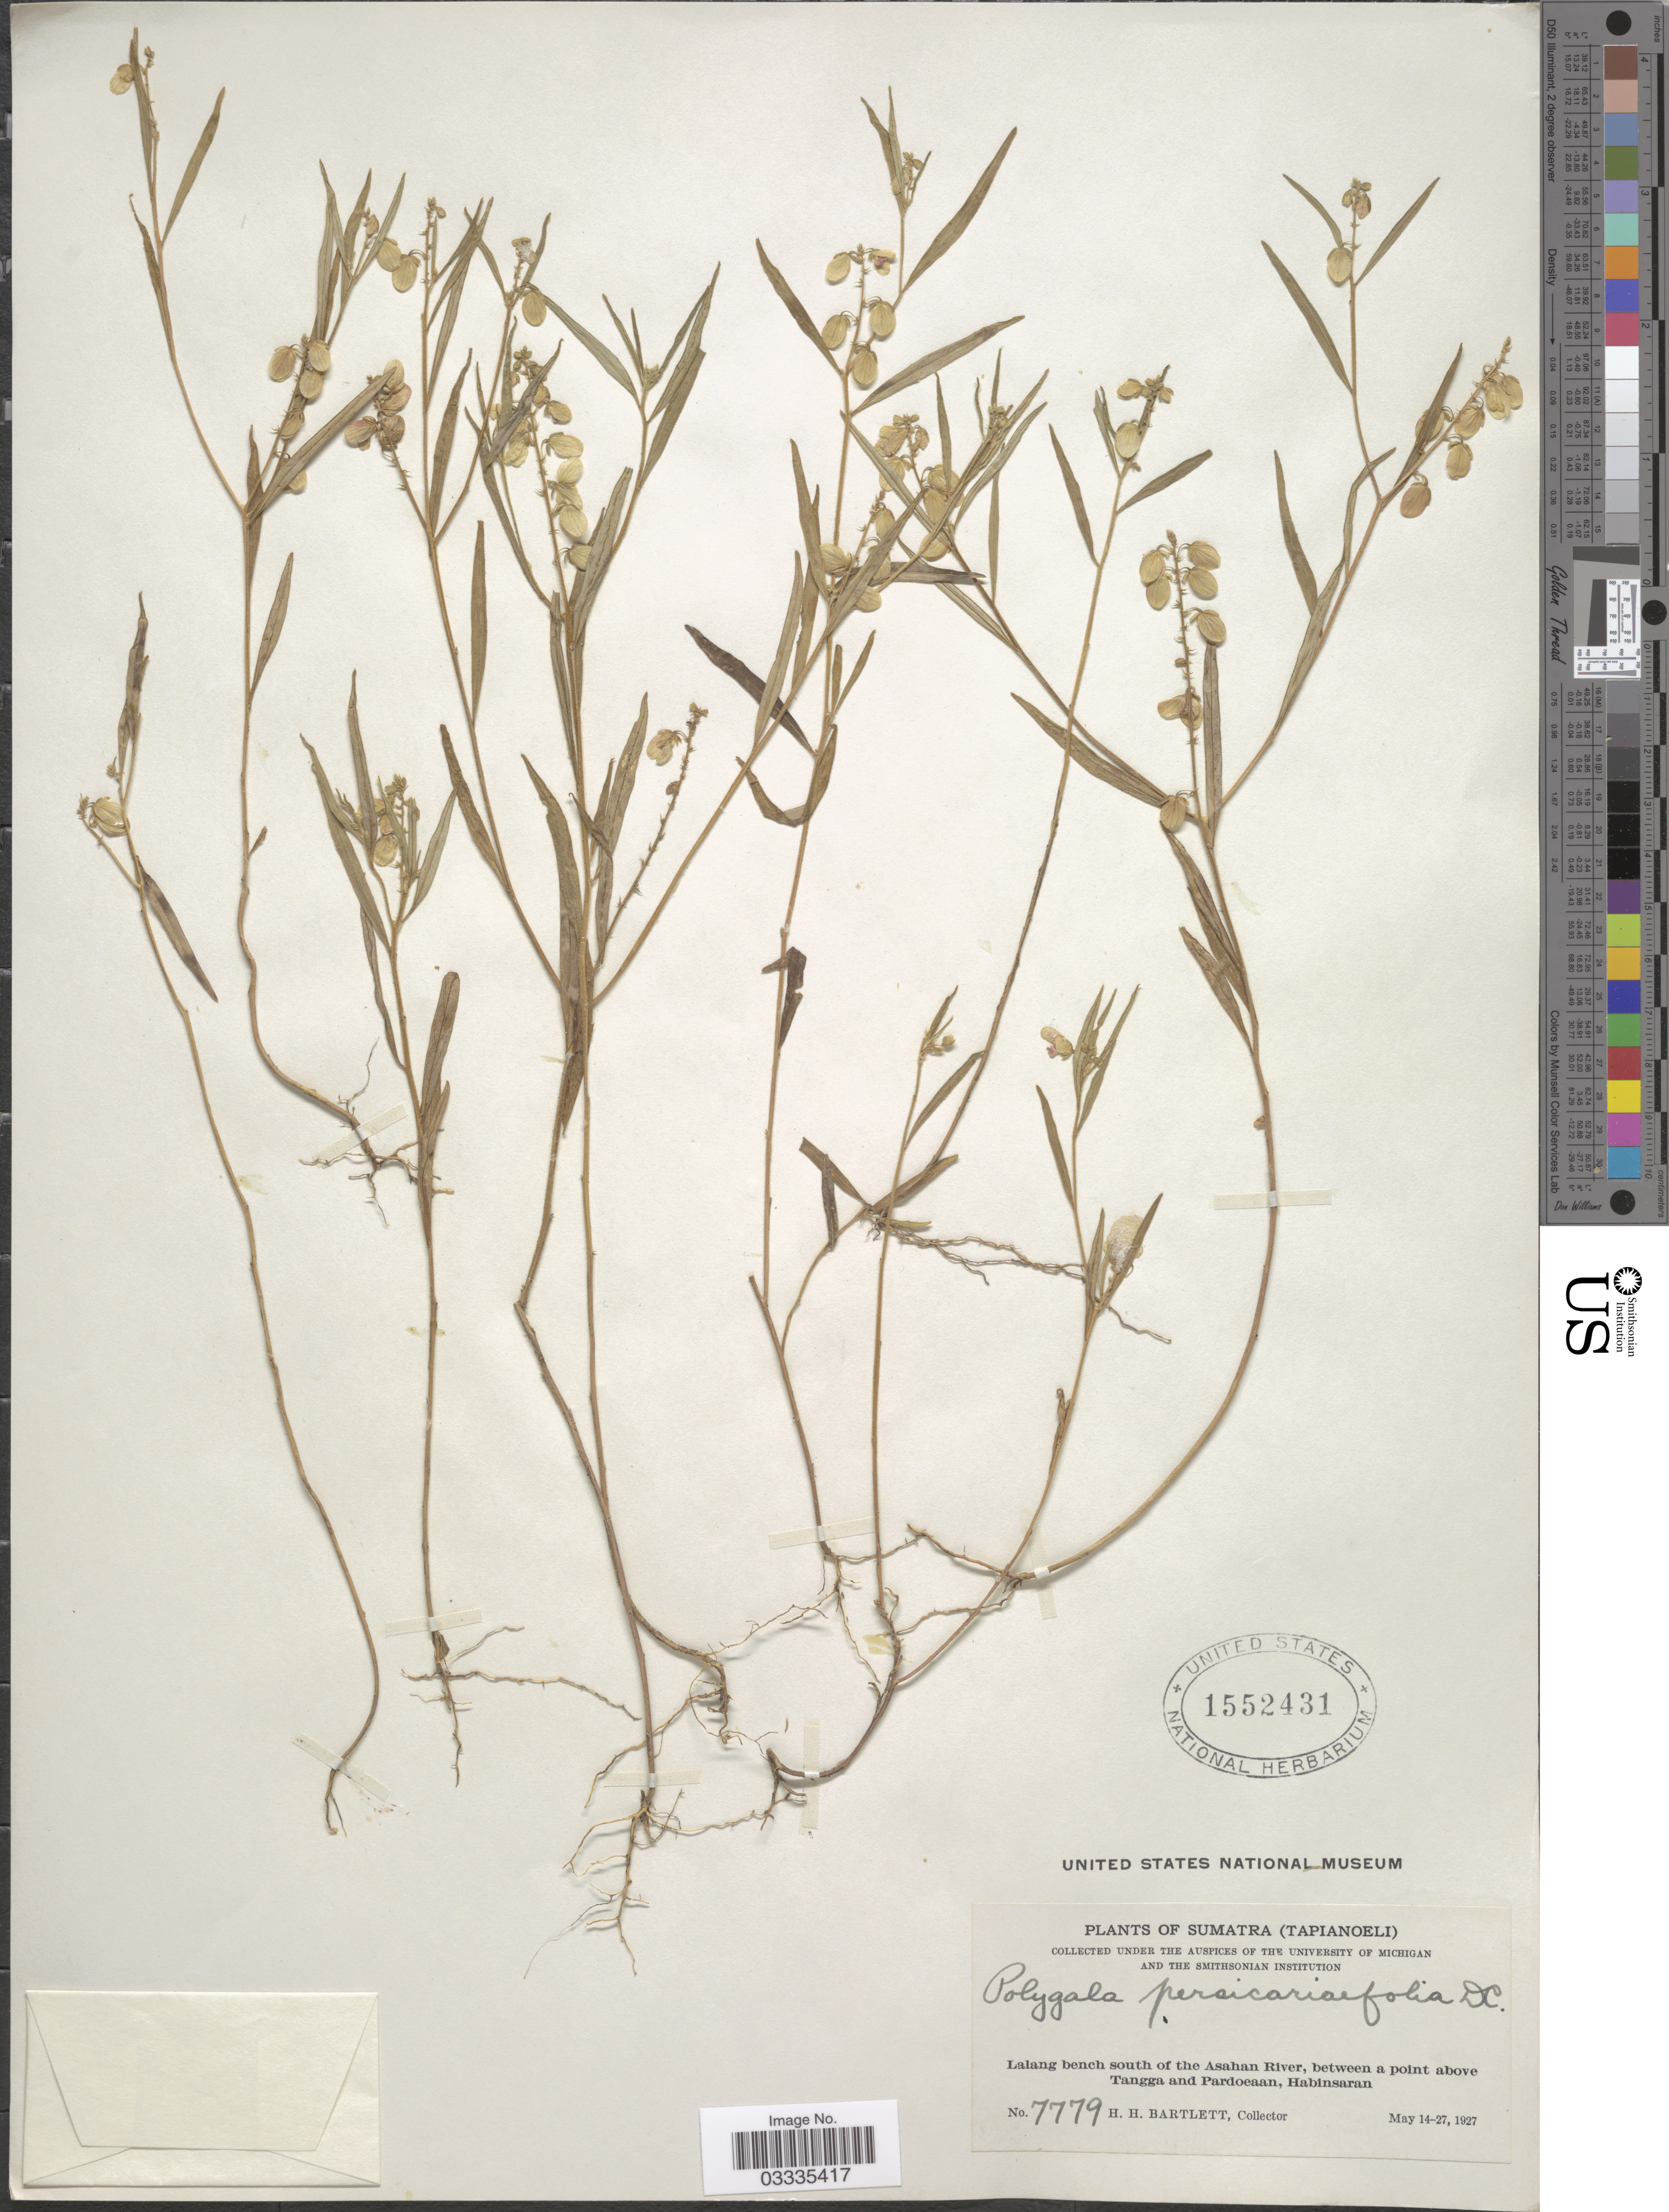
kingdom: Plantae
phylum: Tracheophyta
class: Magnoliopsida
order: Fabales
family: Polygalaceae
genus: Polygala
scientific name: Polygala persicariifolia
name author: DC.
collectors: H. H. Bartlett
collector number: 7779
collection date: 1927-05-14/1927-05-27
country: Indonesia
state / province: Sumatra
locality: (Tapianoeli) Lalang bench south of the Asahan River, between a point above Tangga and Pardoeaan, Habinsaran.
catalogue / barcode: US 1552431